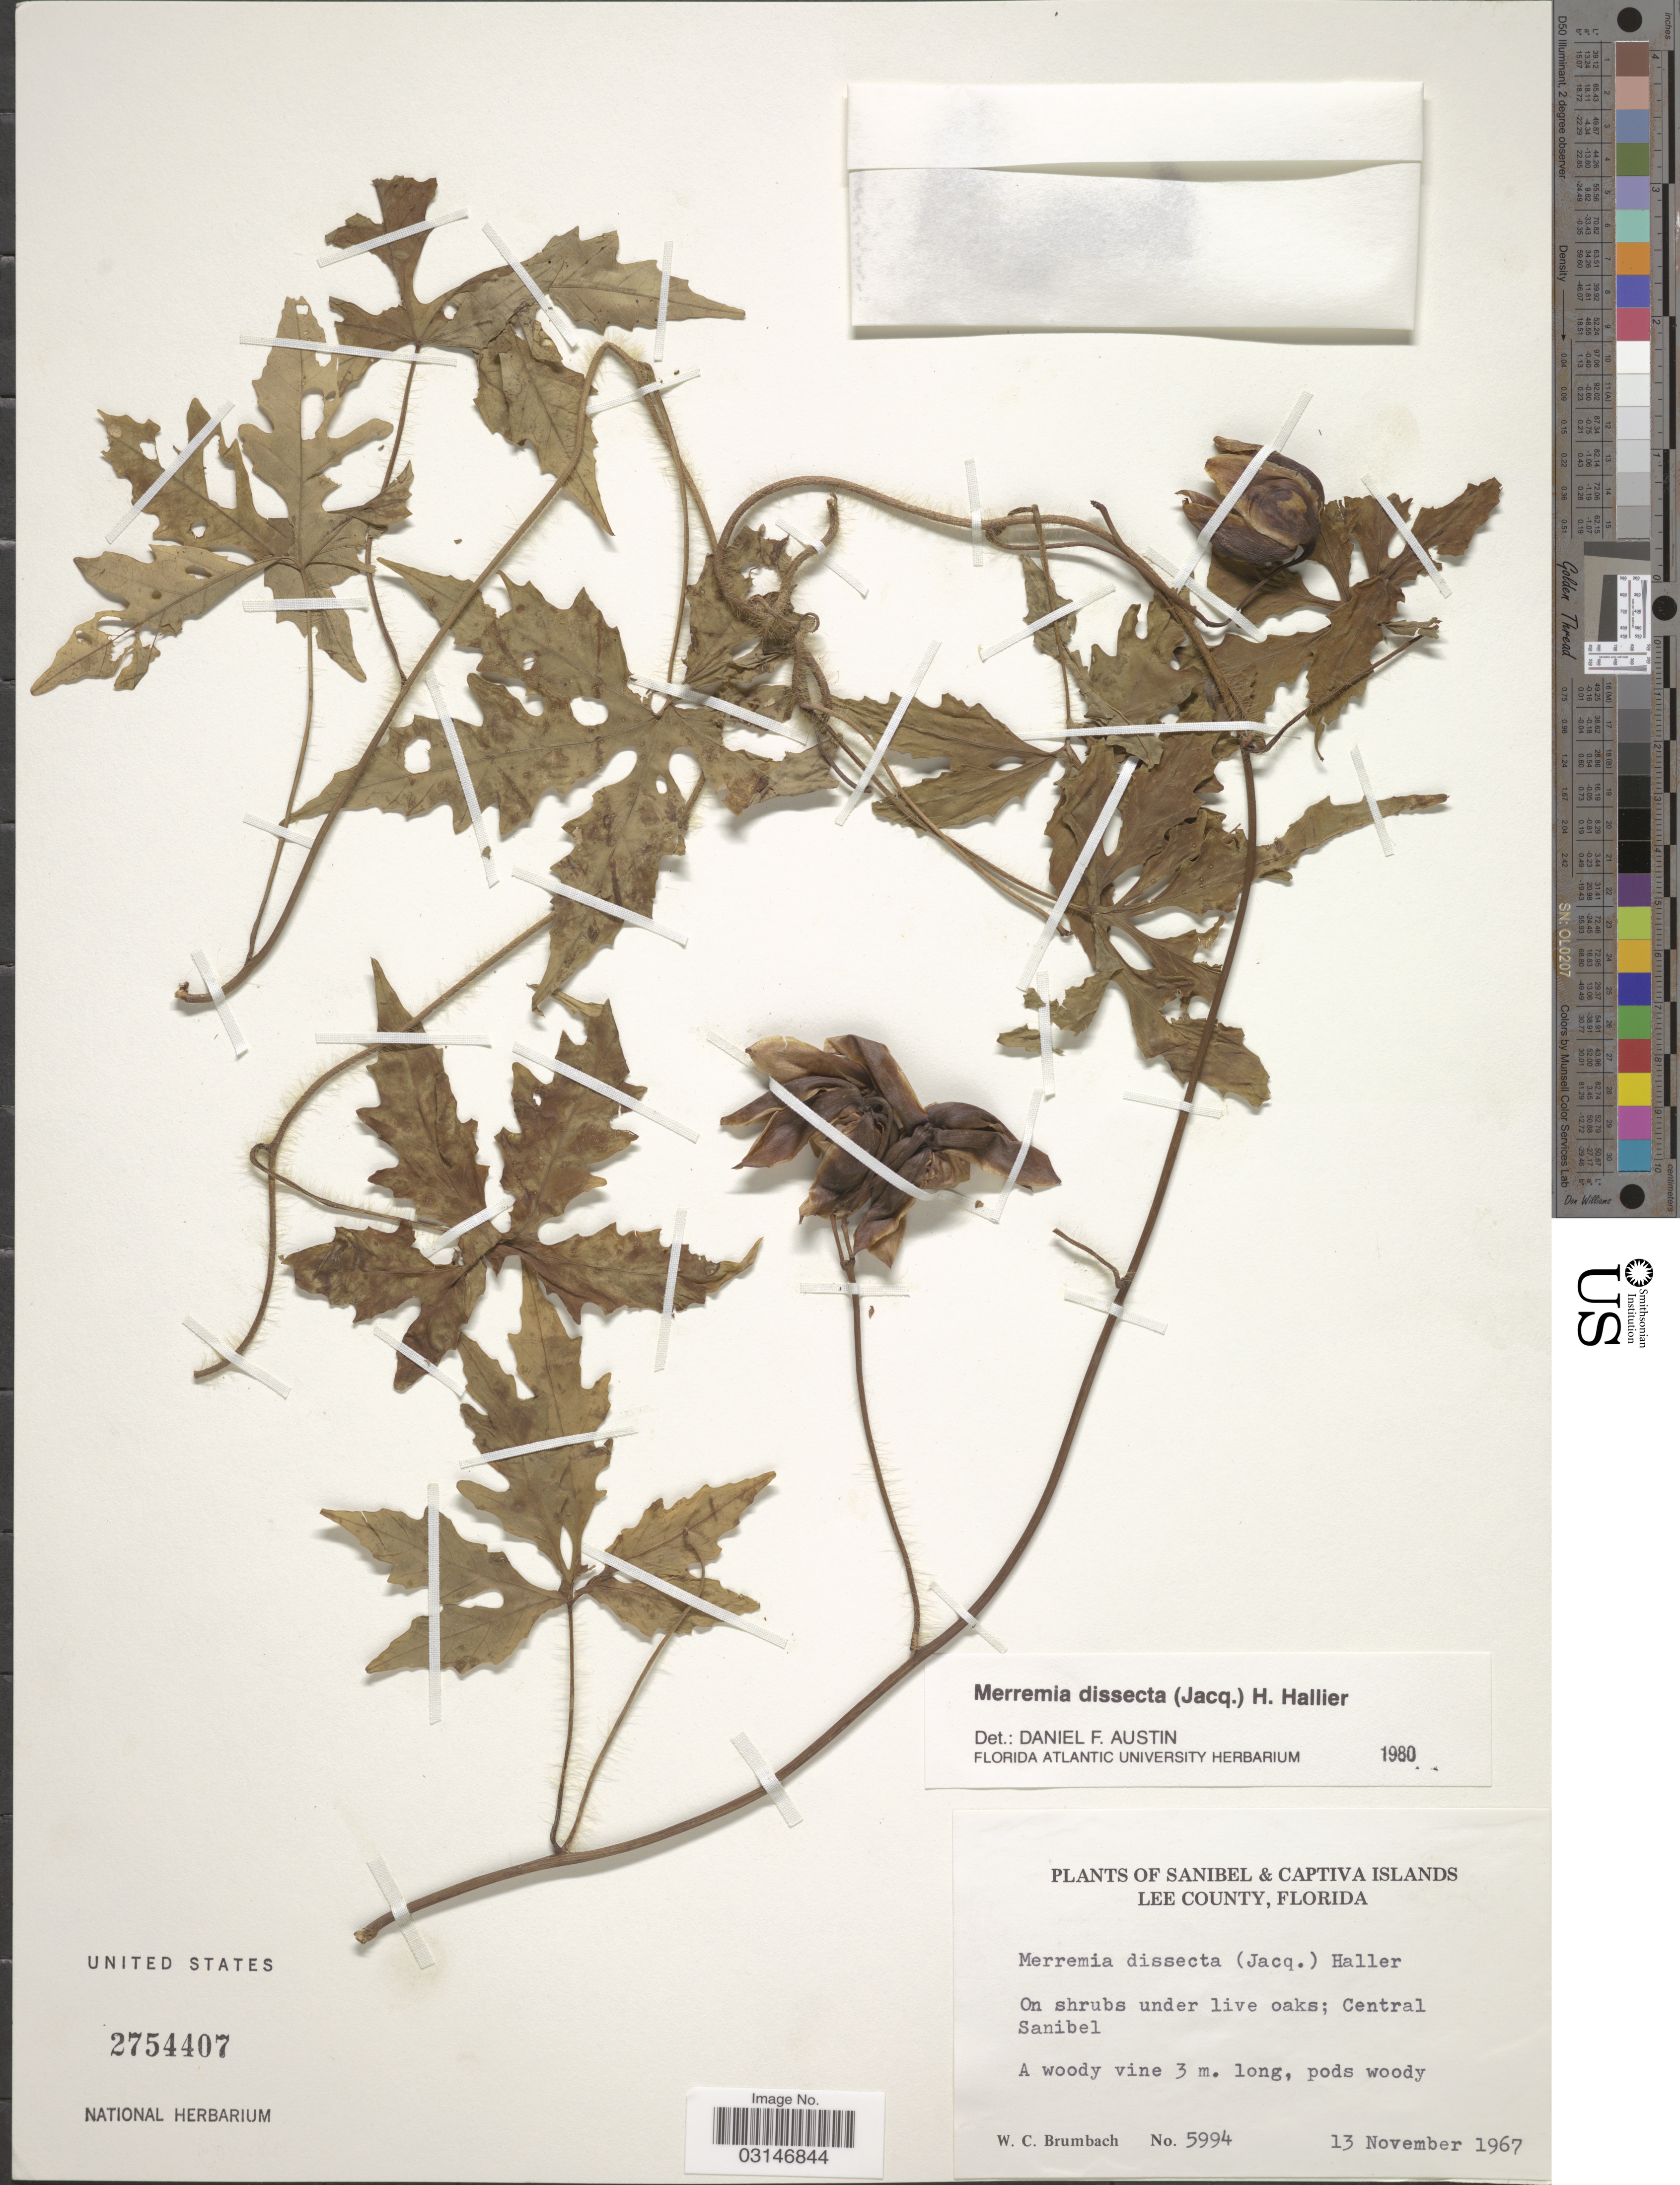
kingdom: Plantae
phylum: Tracheophyta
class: Magnoliopsida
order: Solanales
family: Convolvulaceae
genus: Distimake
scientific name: Distimake dissectus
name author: (Jacq.) A. R. Simões & Staples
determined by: Strong, Mark T., (BOT), Smithsonian Institution - National Museum of Natural History (UNITED STATES)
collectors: W. C. Brumbach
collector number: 5994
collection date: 1967-11-13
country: United States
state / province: Florida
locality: Sanibel County, On shrubs under live oaks; Central Sanibel.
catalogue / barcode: US 2754407